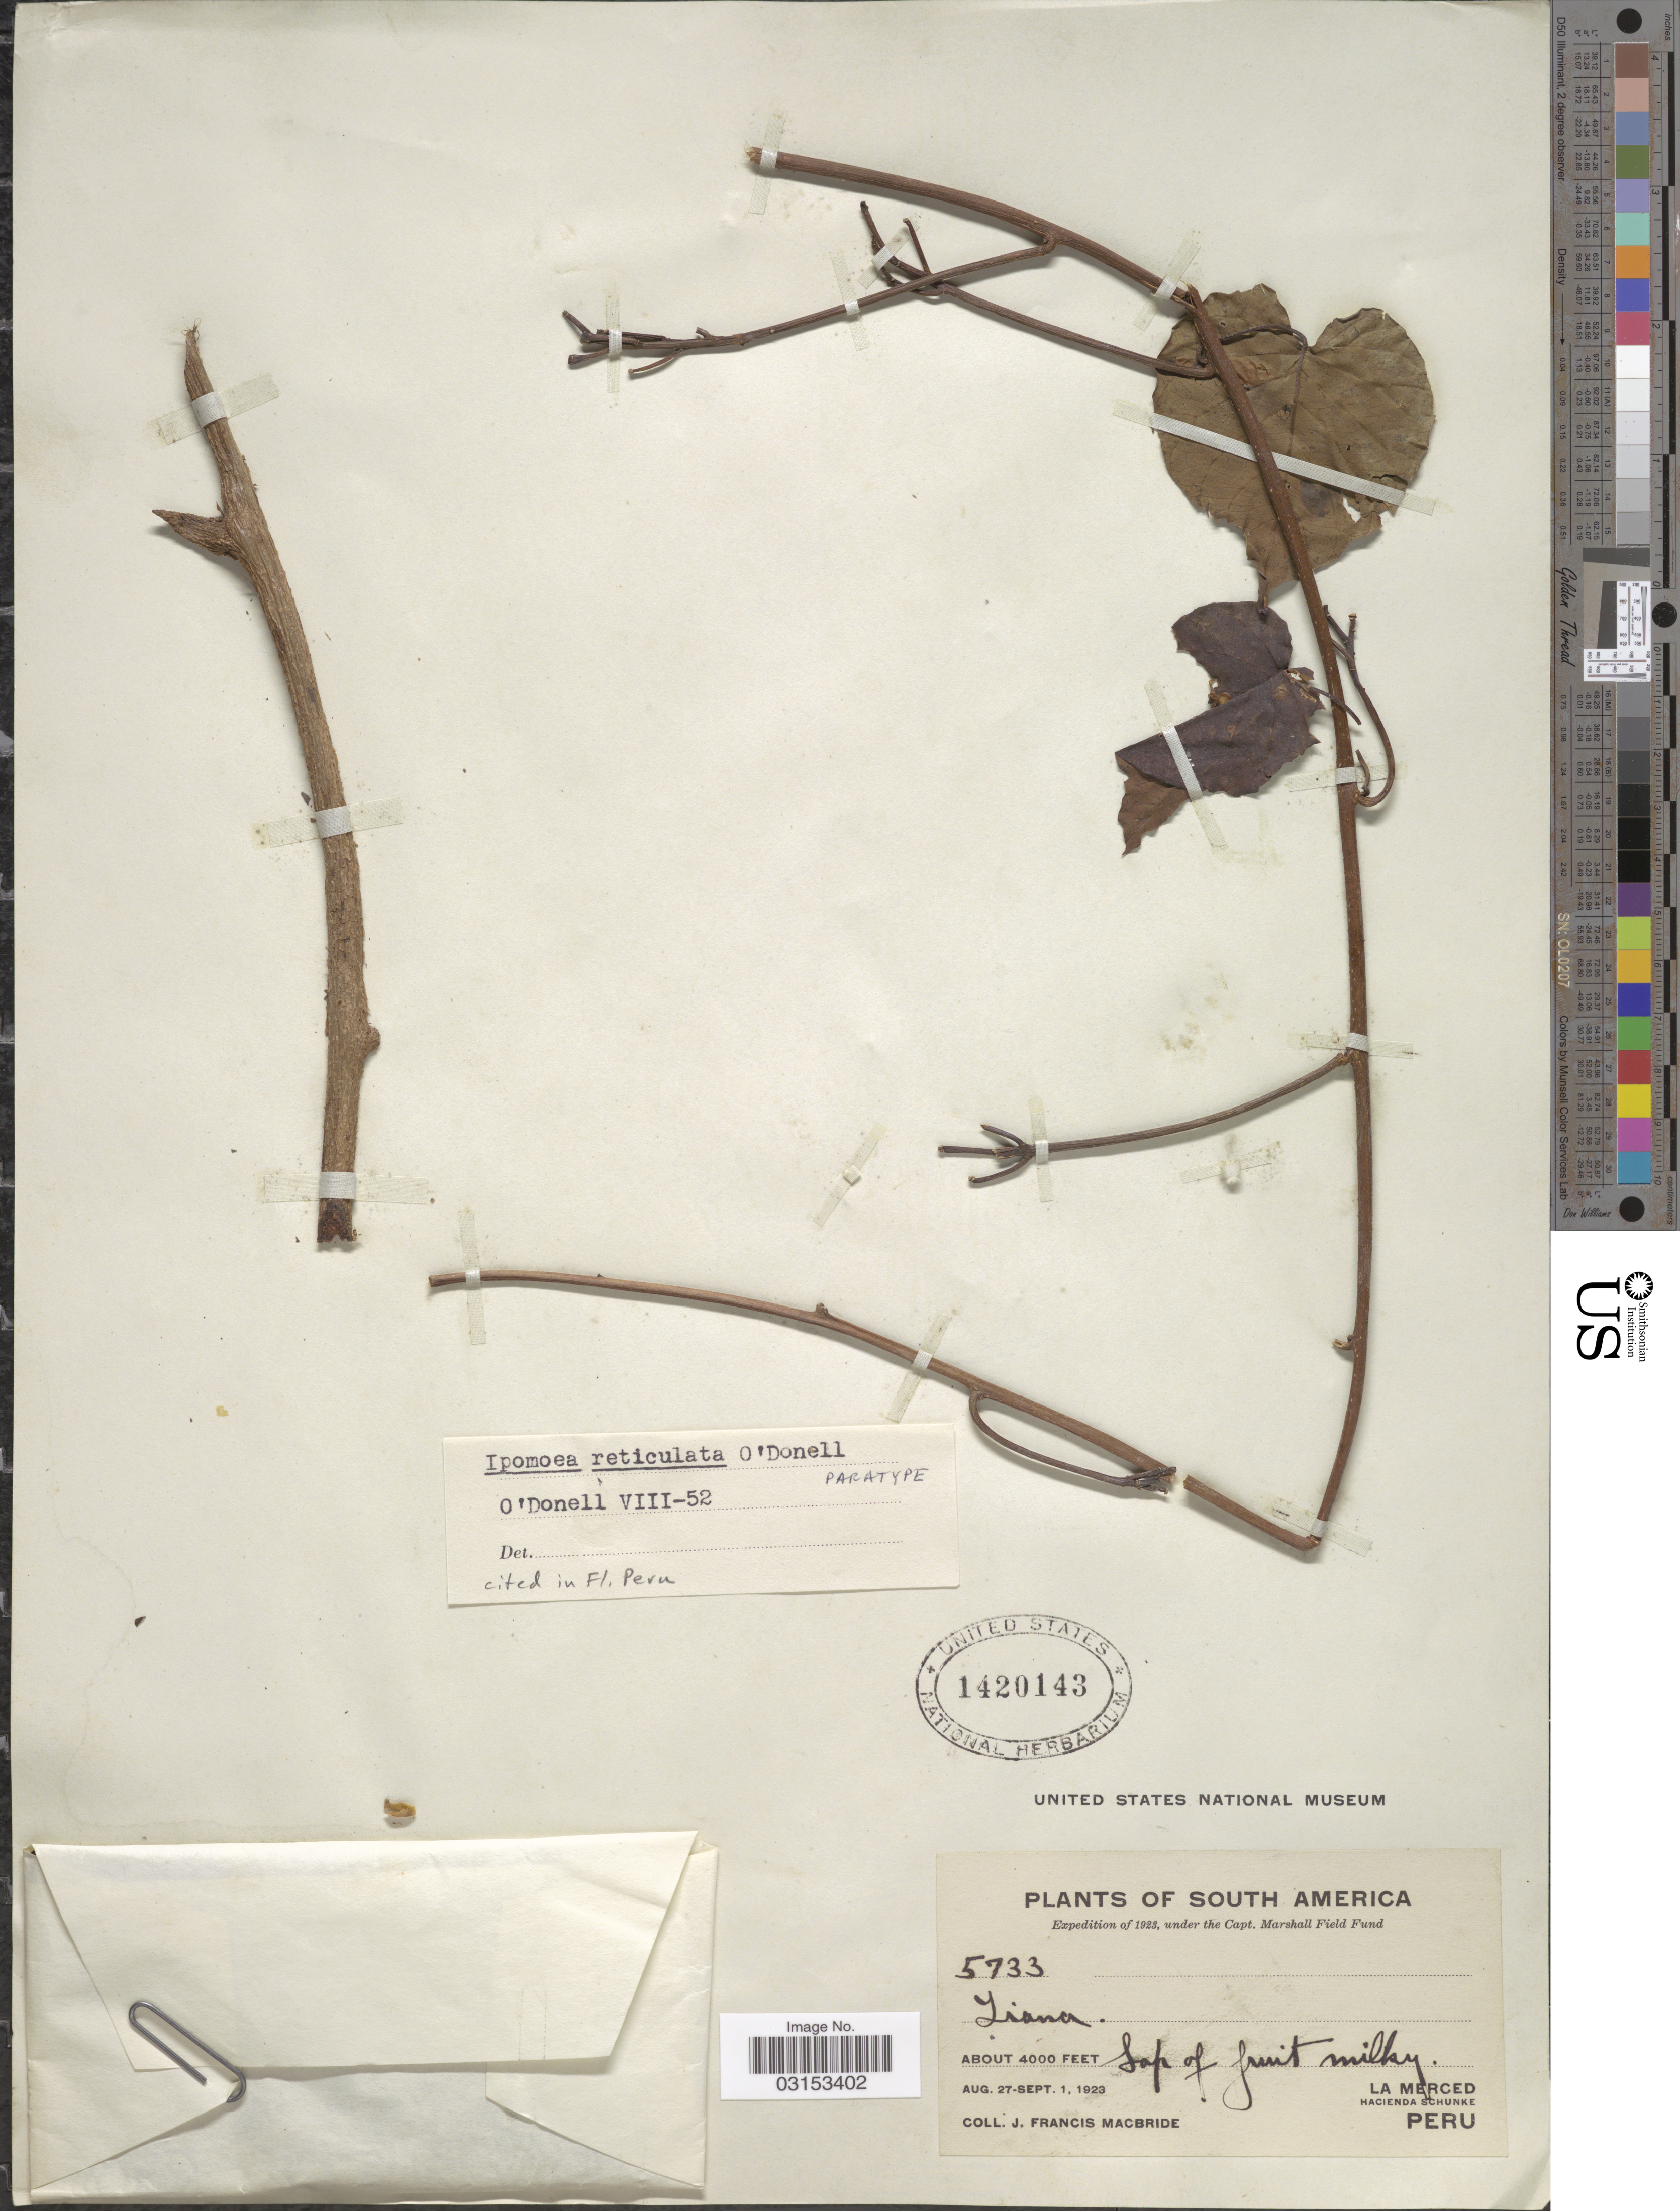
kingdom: Plantae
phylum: Tracheophyta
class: Magnoliopsida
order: Solanales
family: Convolvulaceae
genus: Ipomoea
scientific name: Ipomoea reticulata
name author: O'Donell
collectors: J. F. Macbride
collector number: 5733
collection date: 1923-08-27/1923-09-01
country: Peru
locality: La Merced. Hacienda Schunke.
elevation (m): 1219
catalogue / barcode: US 1420143